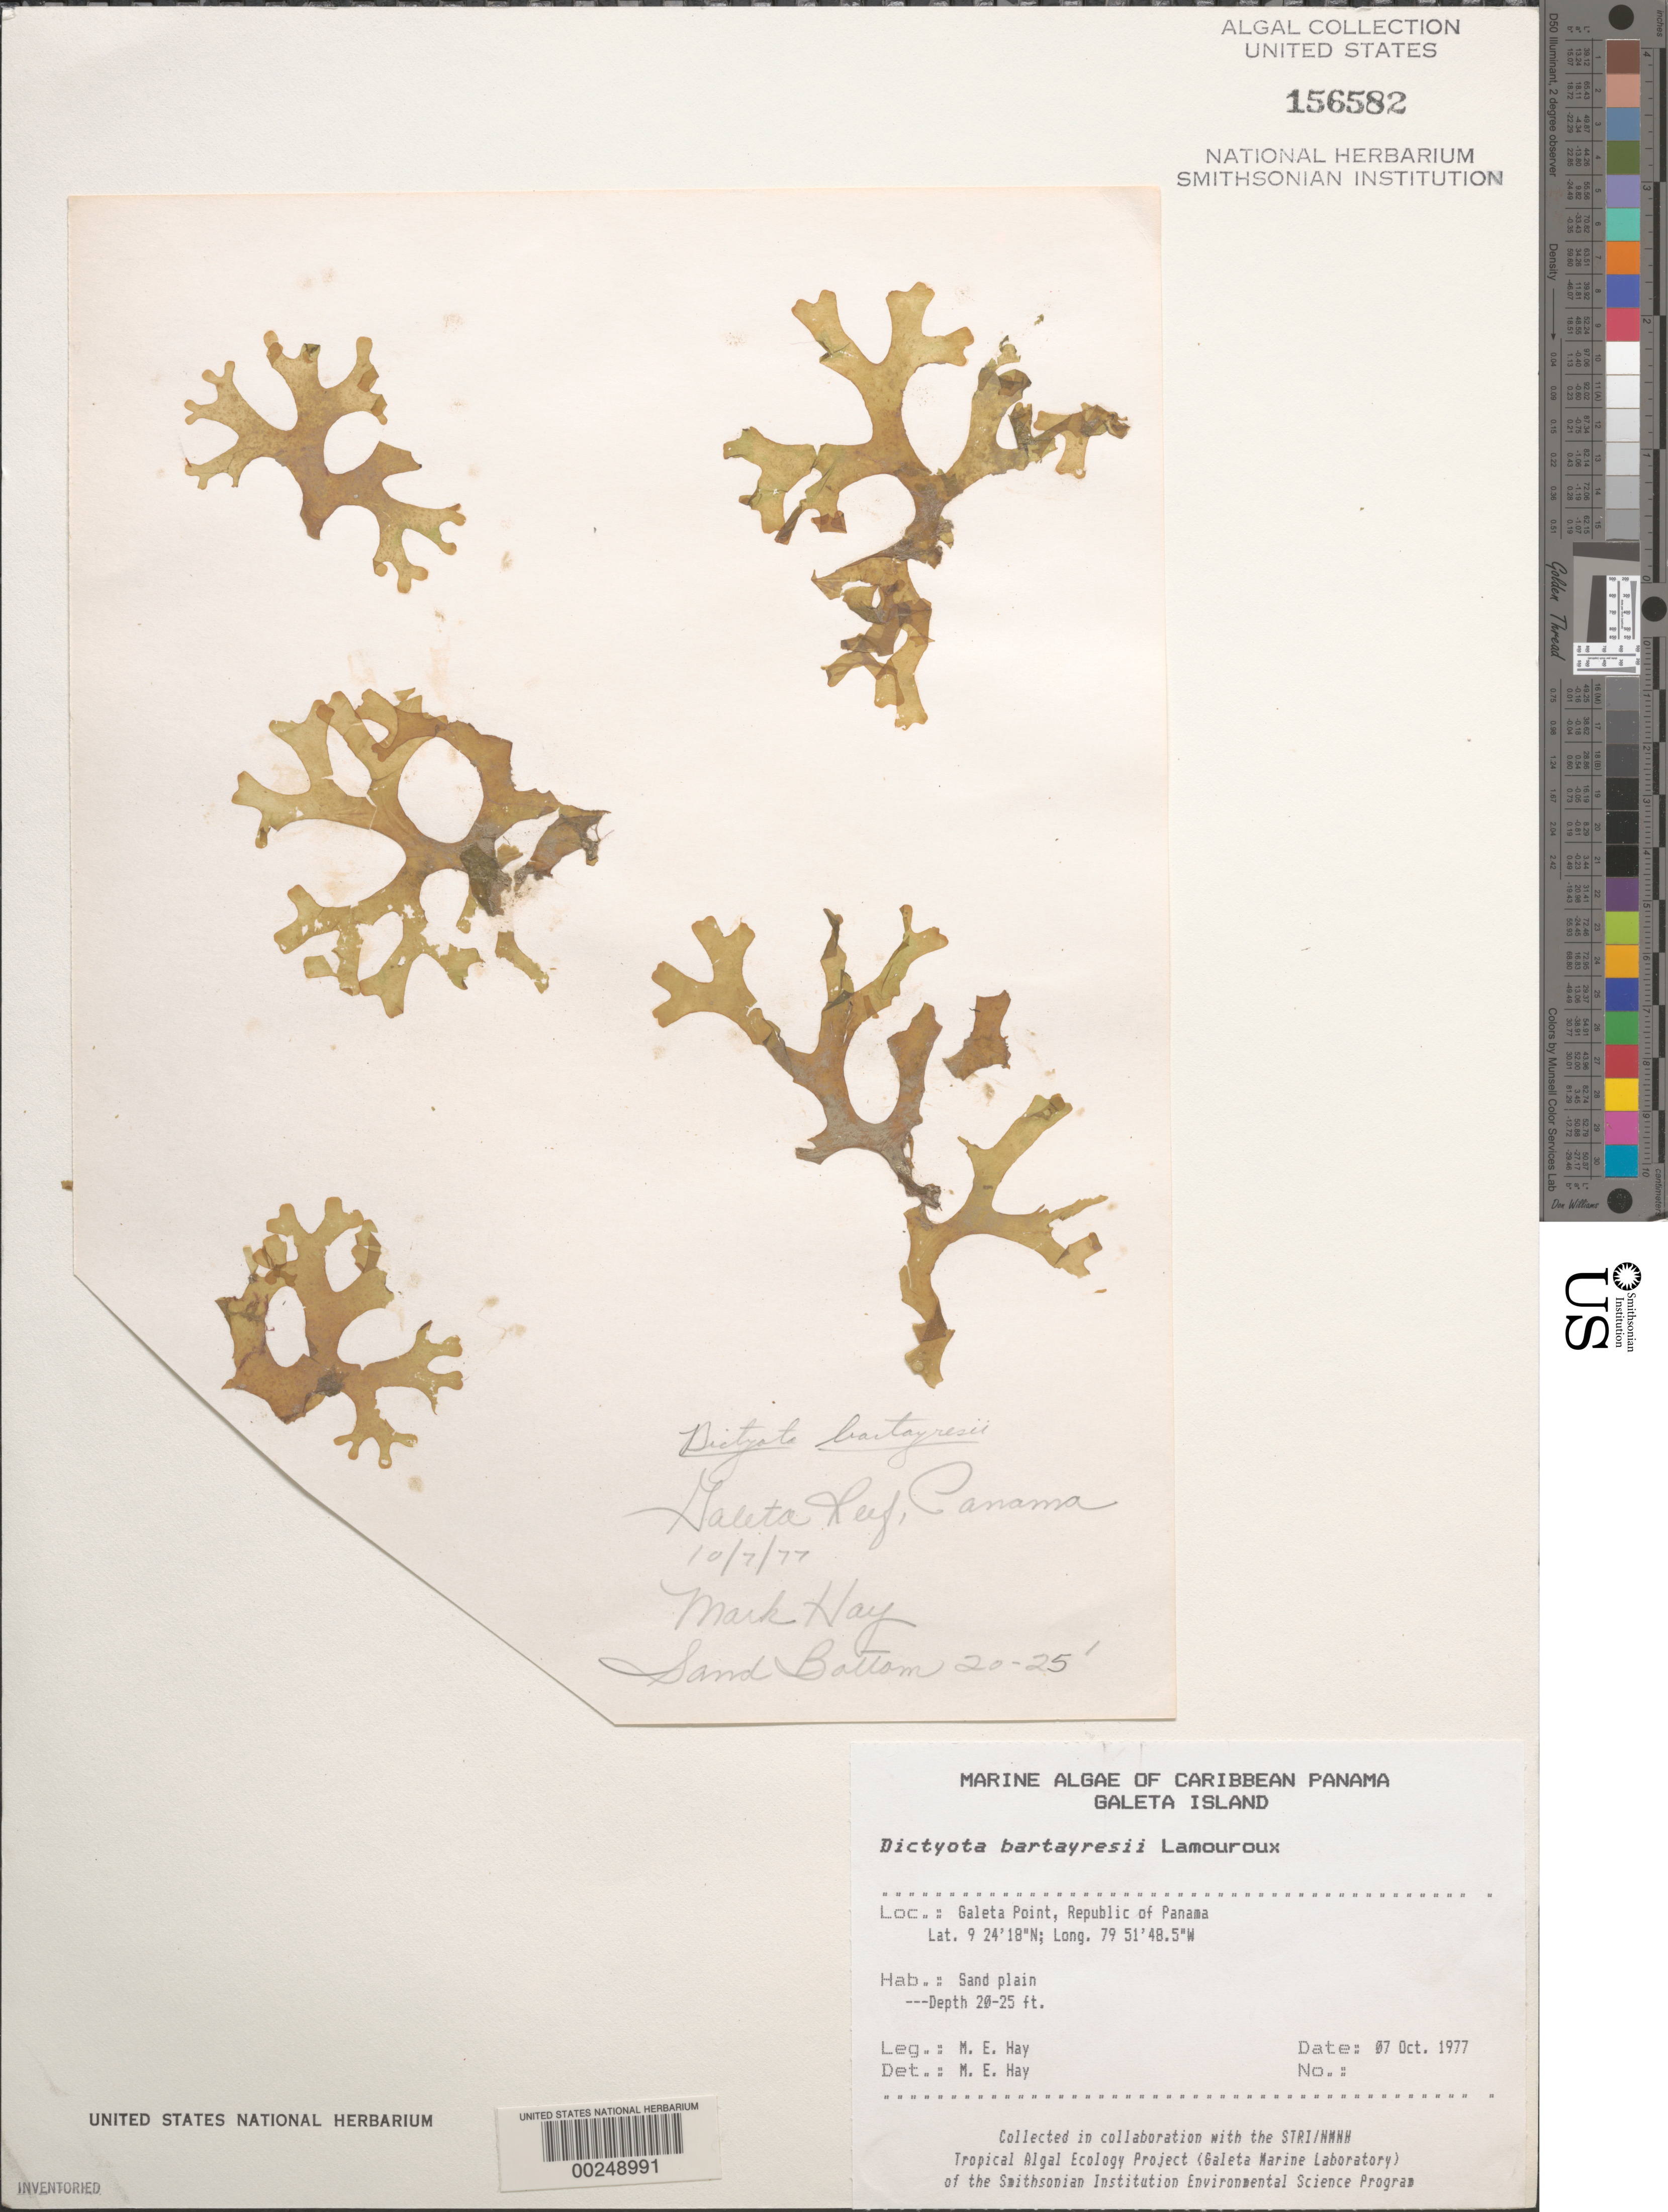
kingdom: Chromista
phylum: Ochrophyta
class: Phaeophyceae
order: Dictyotales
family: Dictyotaceae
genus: Dictyota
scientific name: Dictyota bartayresiana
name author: J.V.Lamouroux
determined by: Hay, M. E.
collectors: M. E. Hay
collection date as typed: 07 Oct 1977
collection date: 1977-10-07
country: Panama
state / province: Colón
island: Galeta Island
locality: Galeta Point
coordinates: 9 24' 18" N, 79 51' 48.5" W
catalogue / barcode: US 156582